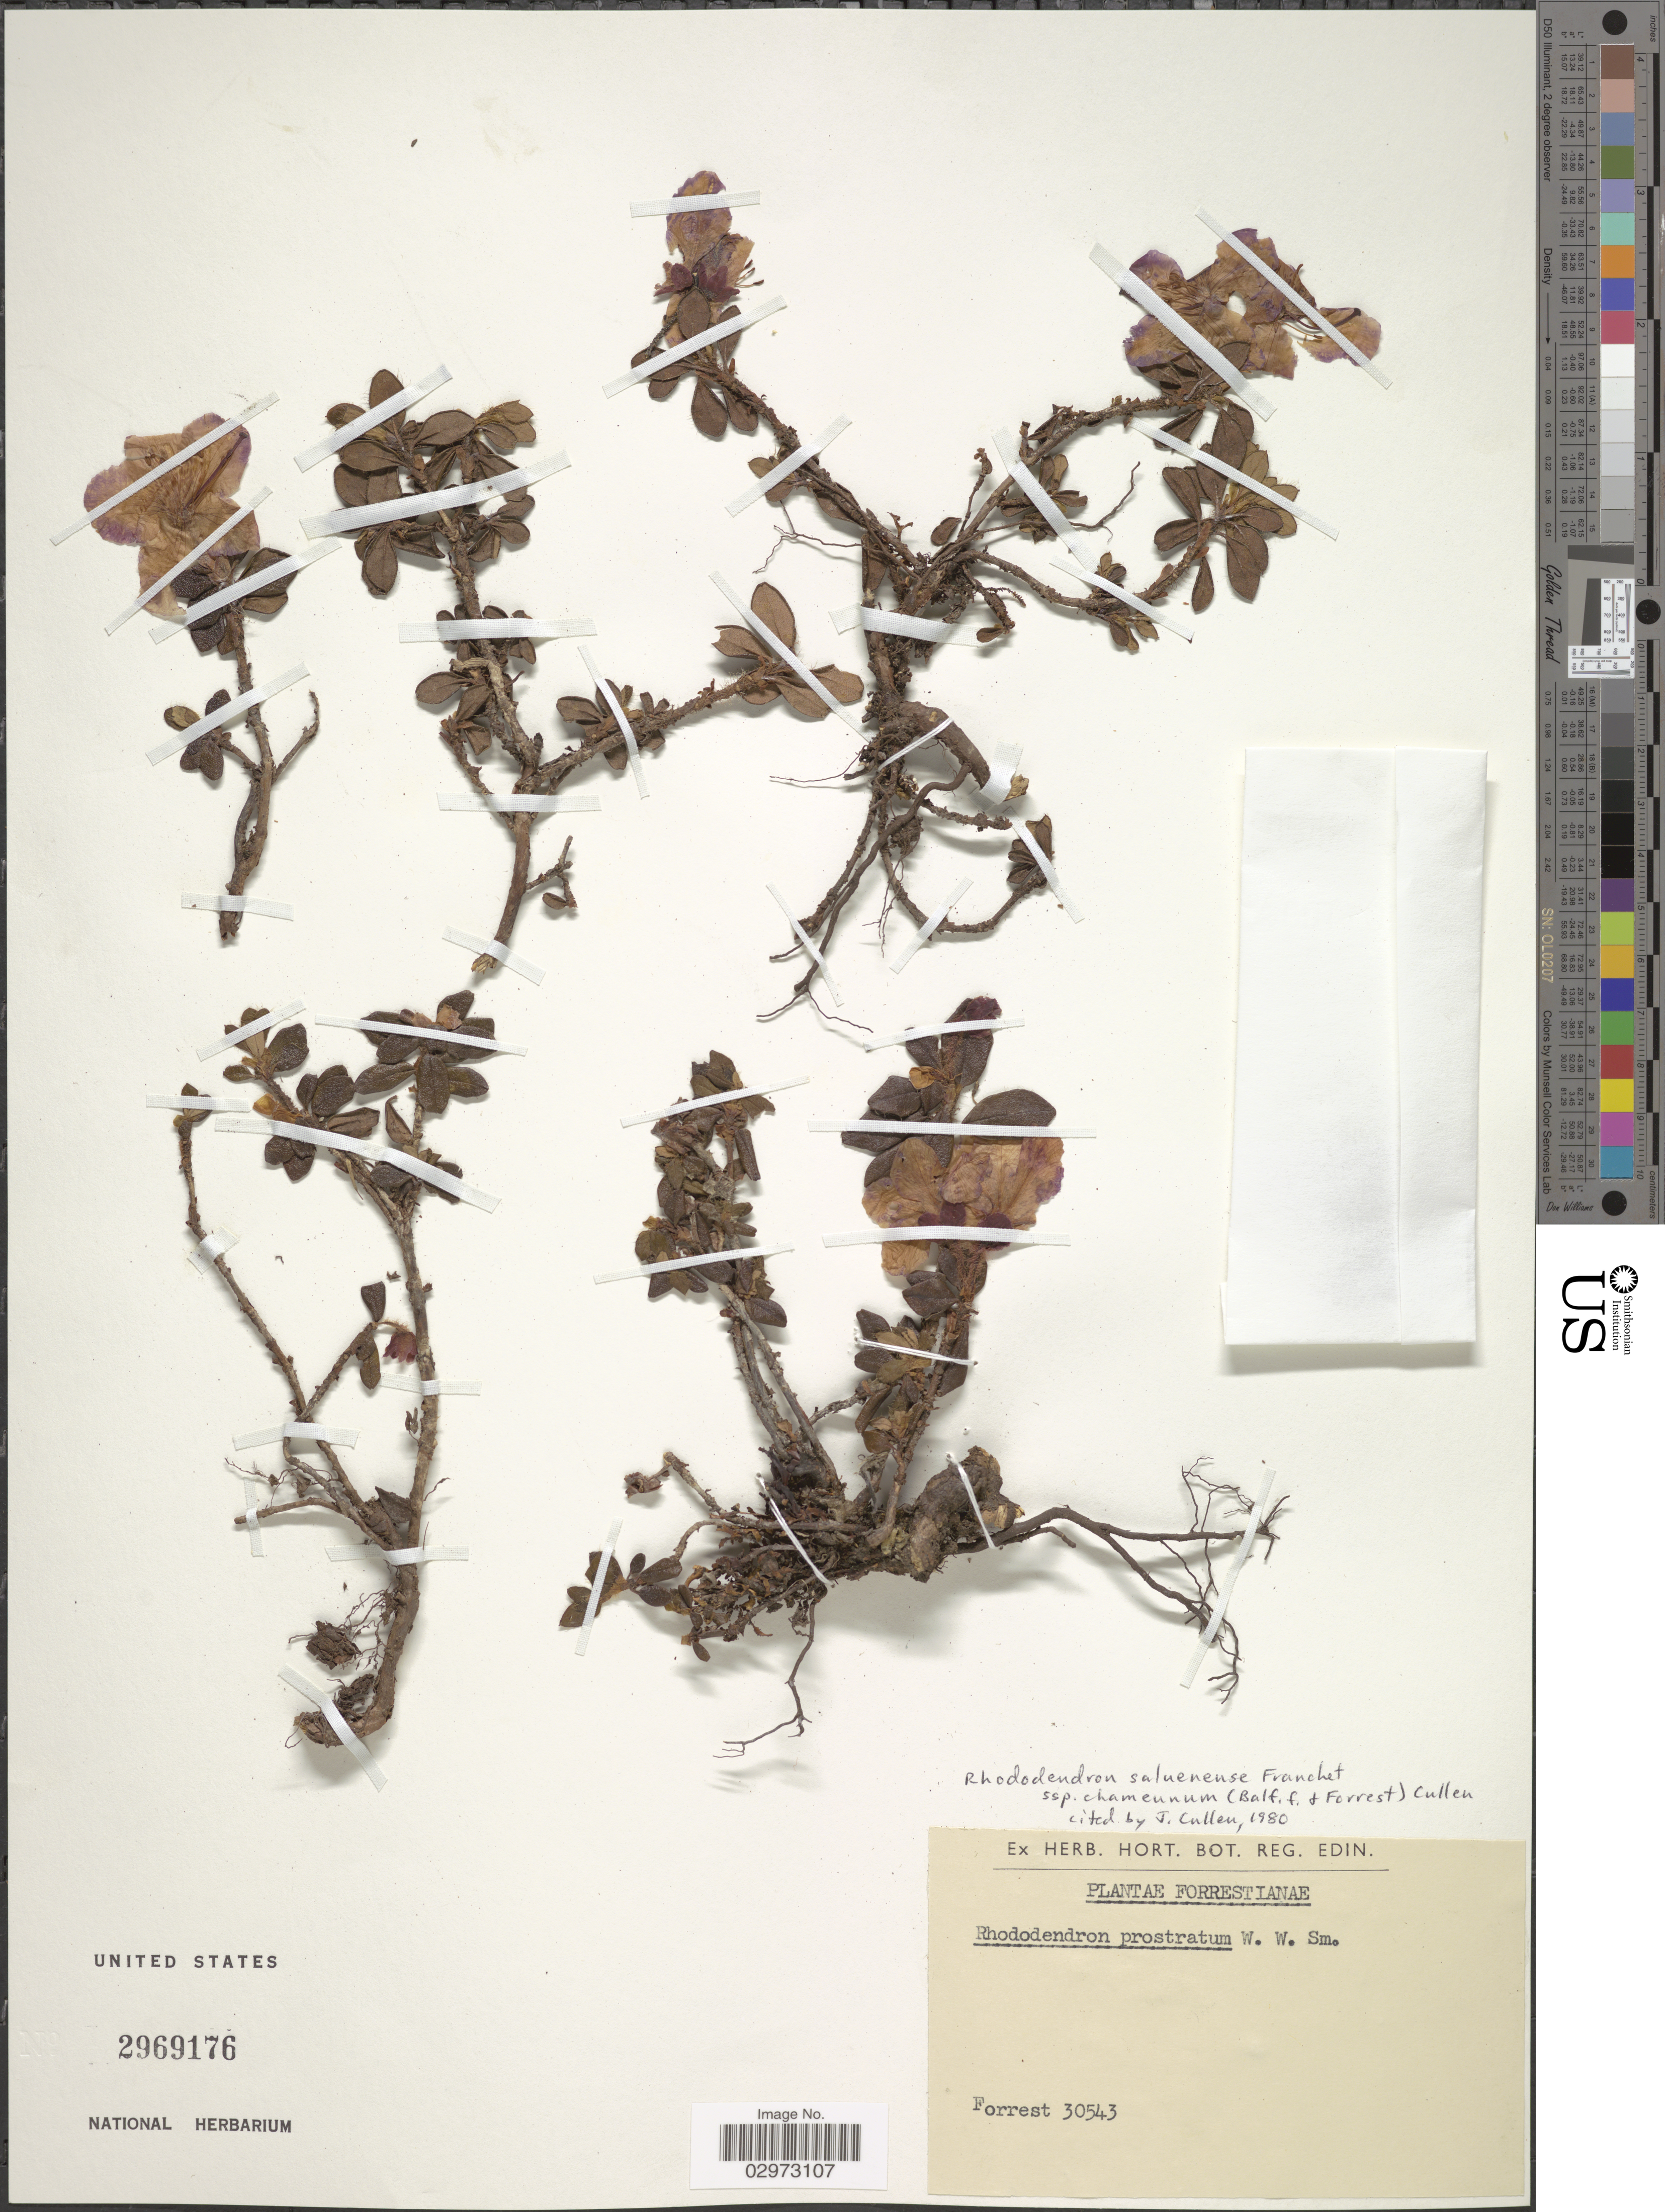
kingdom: Plantae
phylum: Tracheophyta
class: Magnoliopsida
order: Ericales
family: Ericaceae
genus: Rhododendron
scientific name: Rhododendron saluenense subsp. chameunum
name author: (Balf. f. & Forrest) Cullen in Cullen & D.F.Chamb.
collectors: -. Forrest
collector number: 30543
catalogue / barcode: US 2969176